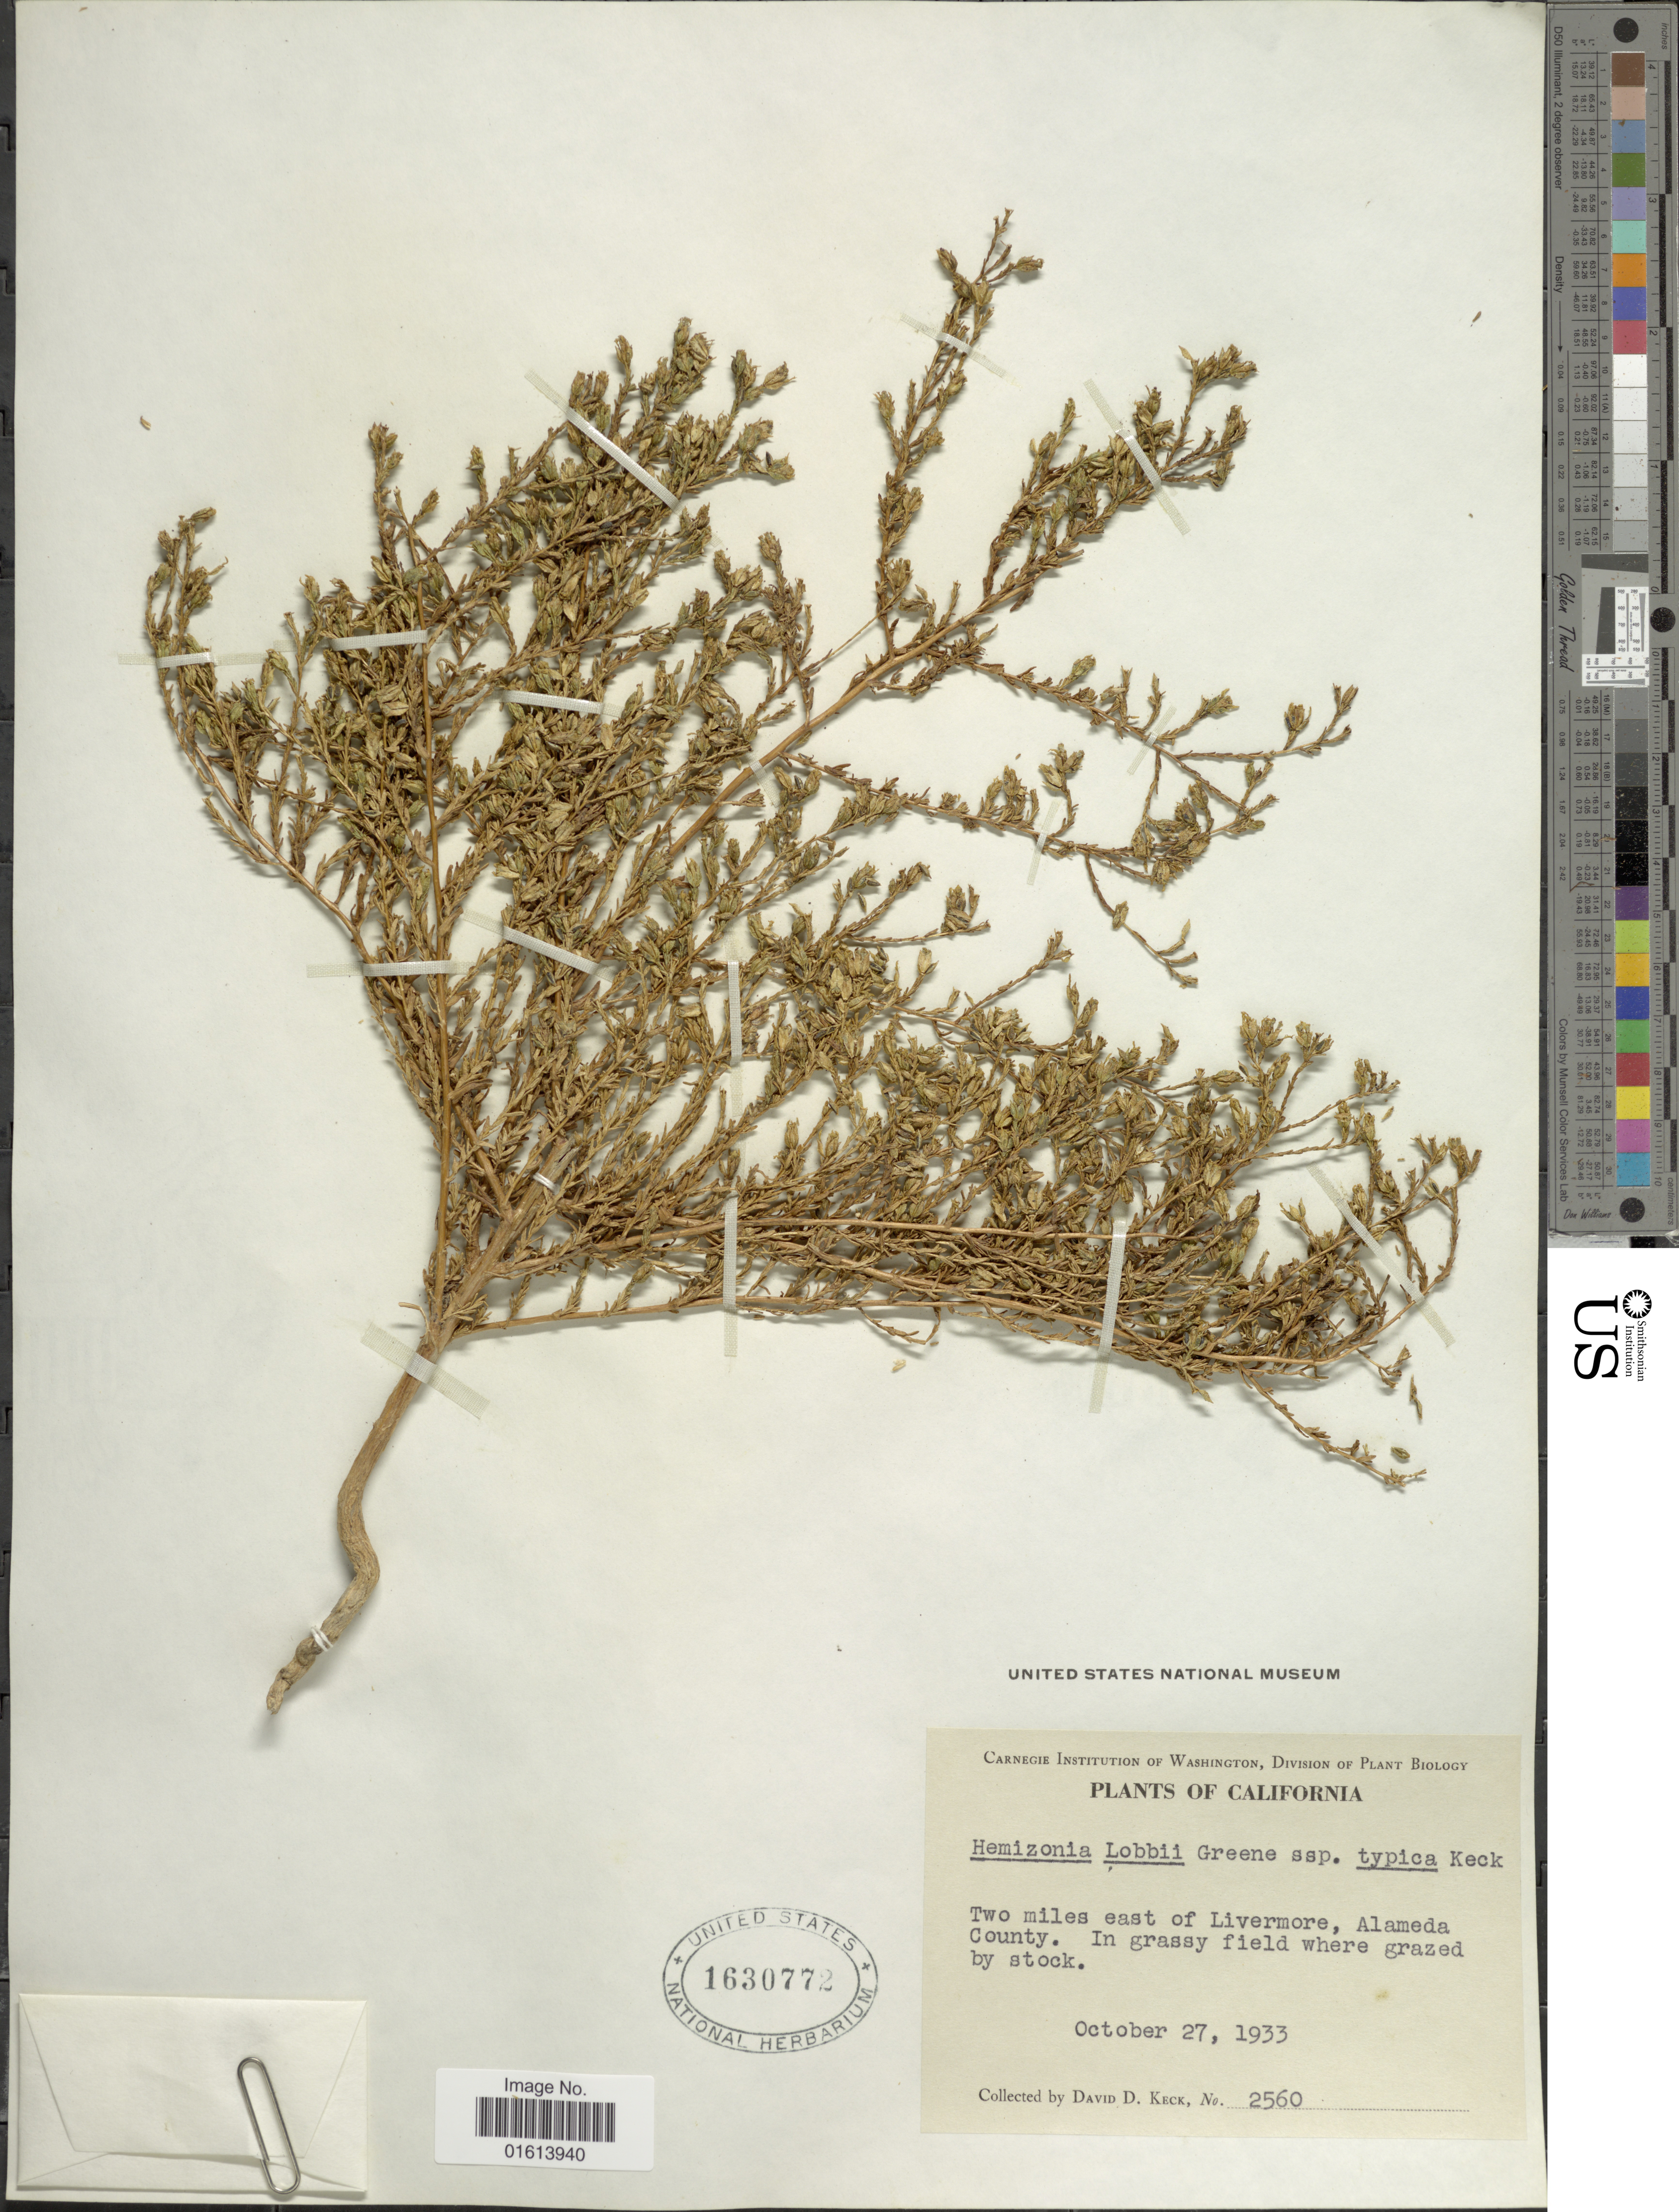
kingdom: Plantae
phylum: Tracheophyta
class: Magnoliopsida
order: Asterales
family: Asteraceae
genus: Deinandra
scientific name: Deinandra lobbii subsp. lobbii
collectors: D. D. Keck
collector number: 2560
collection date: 1933-10-27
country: United States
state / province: California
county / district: Alameda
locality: California. Two miles east of Livermore, Alameda County. In grassy field where grazed by stock.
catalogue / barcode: US 1630772